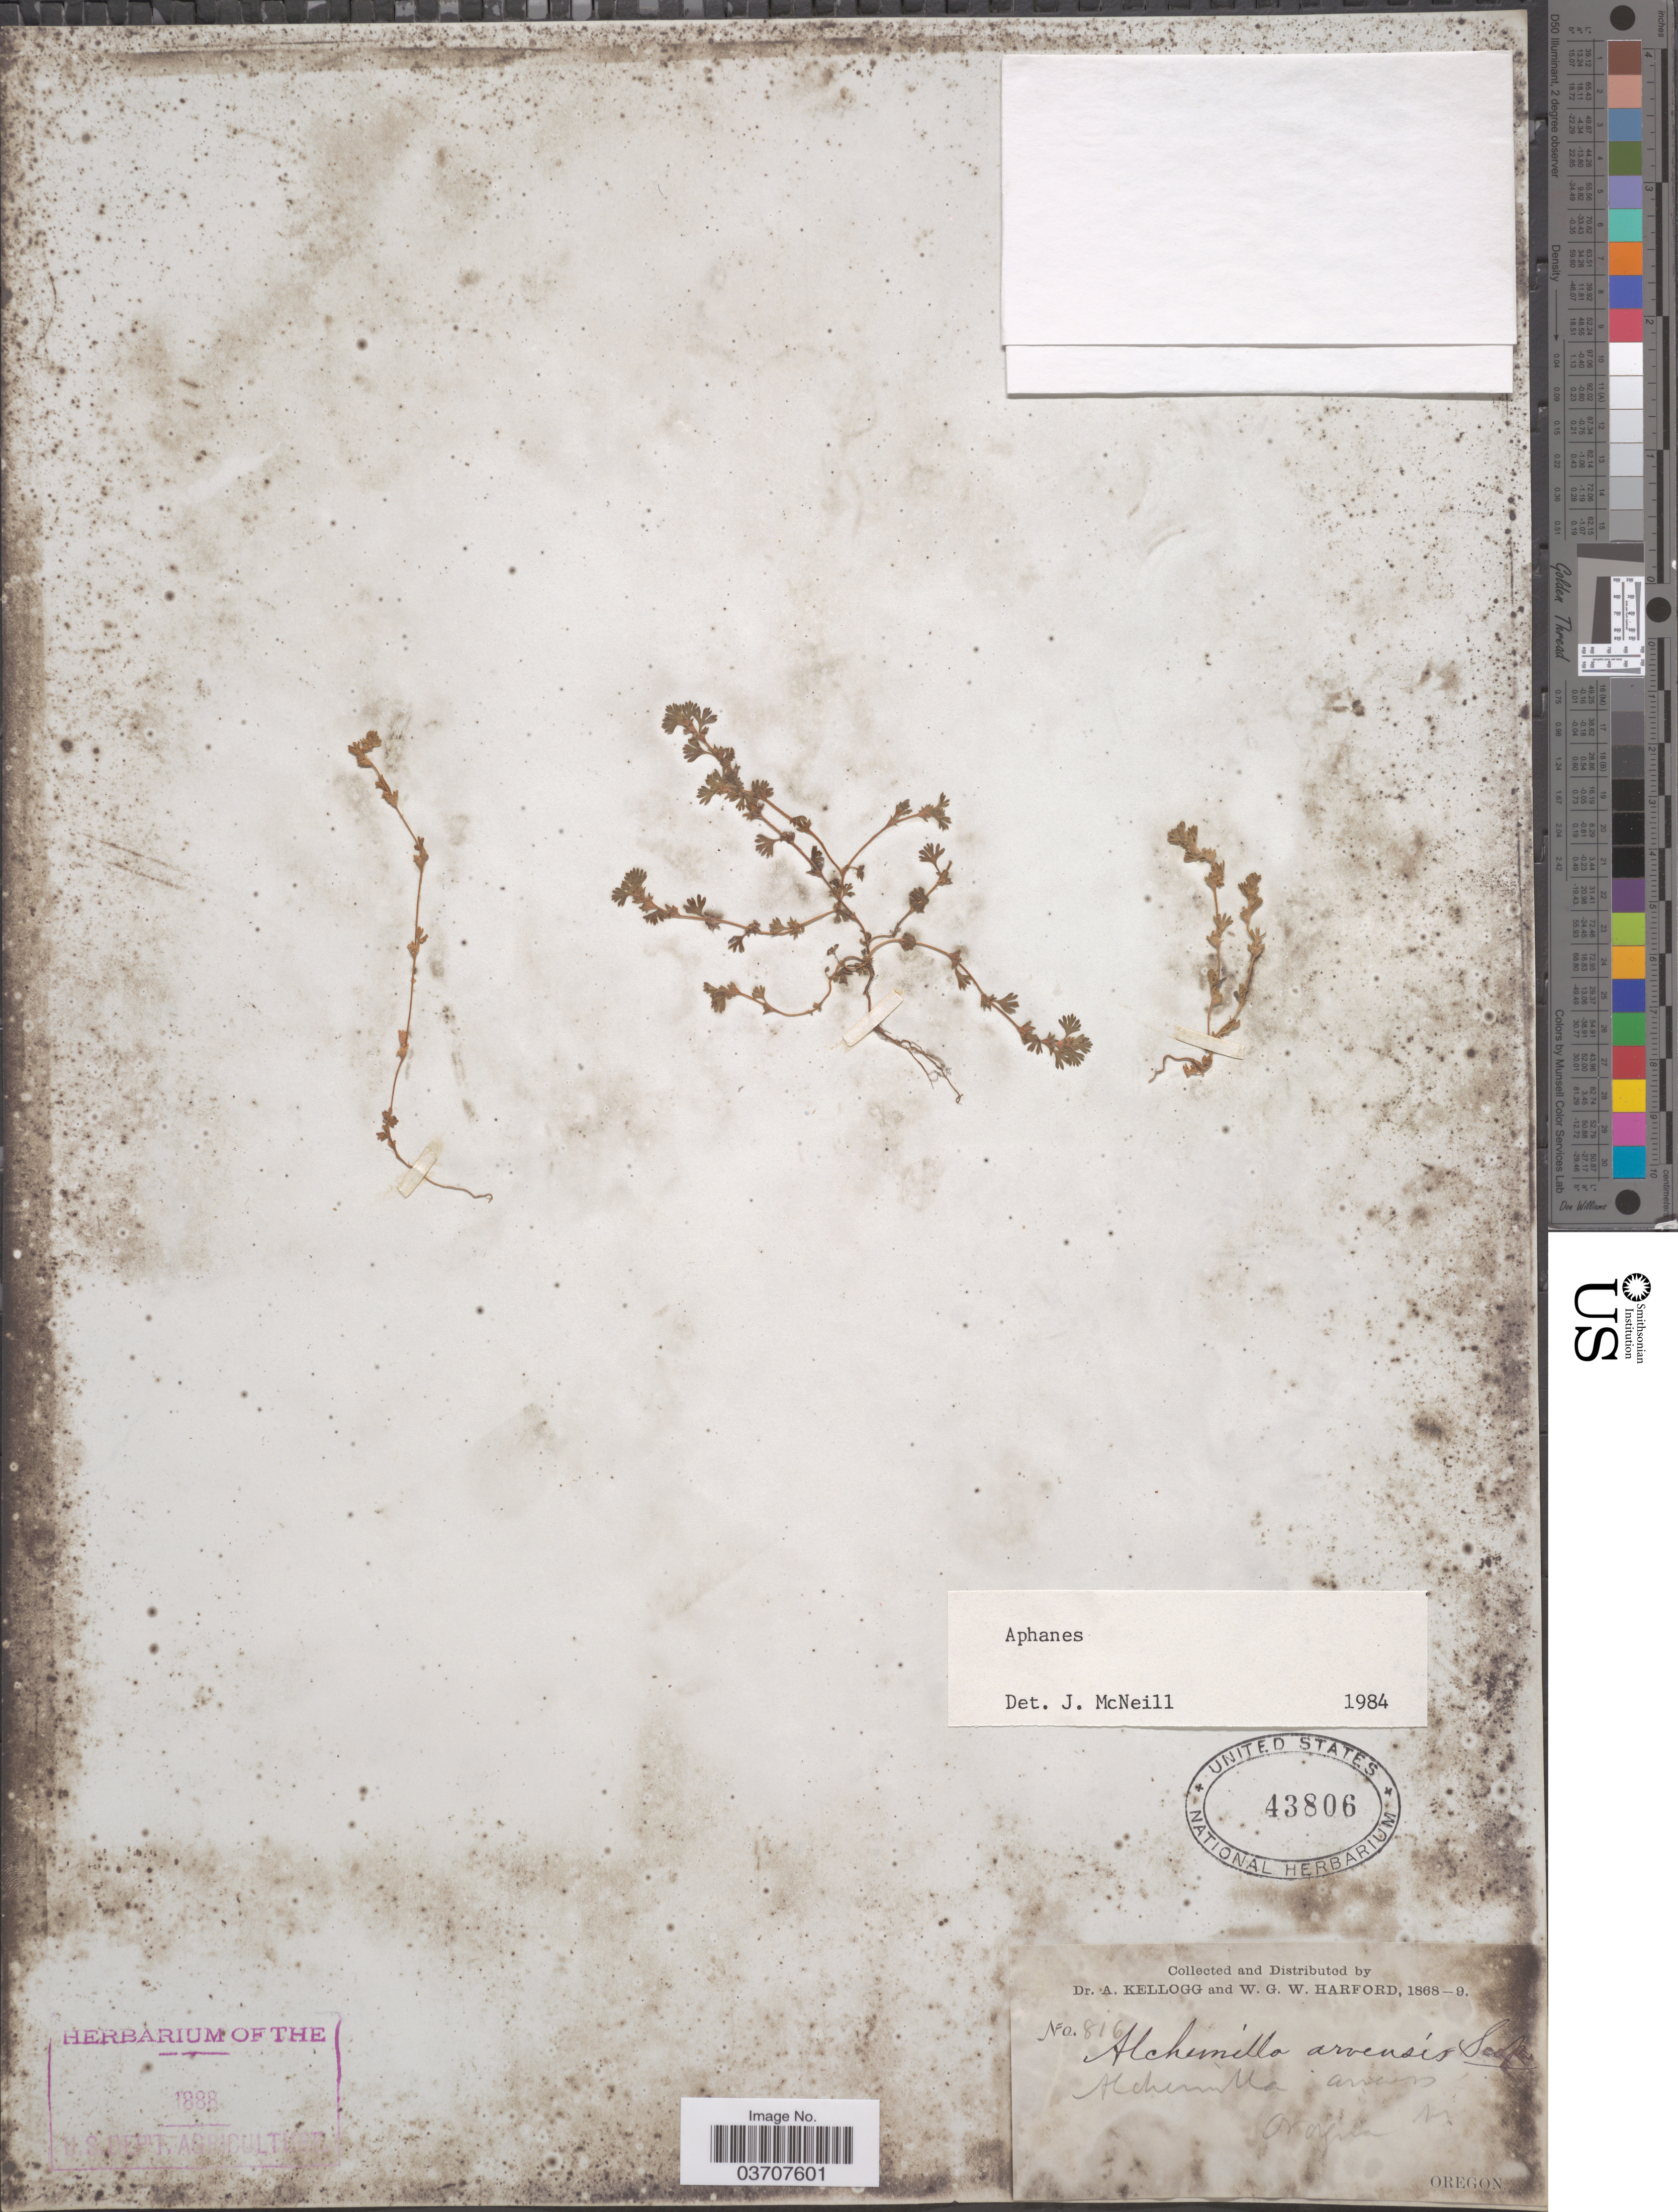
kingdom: Plantae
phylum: Tracheophyta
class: Magnoliopsida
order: Rosales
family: Rosaceae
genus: Aphanes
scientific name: Aphanes sp.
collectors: A. Kellogg & W. G. W. Harford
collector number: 816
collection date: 1868/1869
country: United States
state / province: Oregon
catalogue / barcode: US 43806